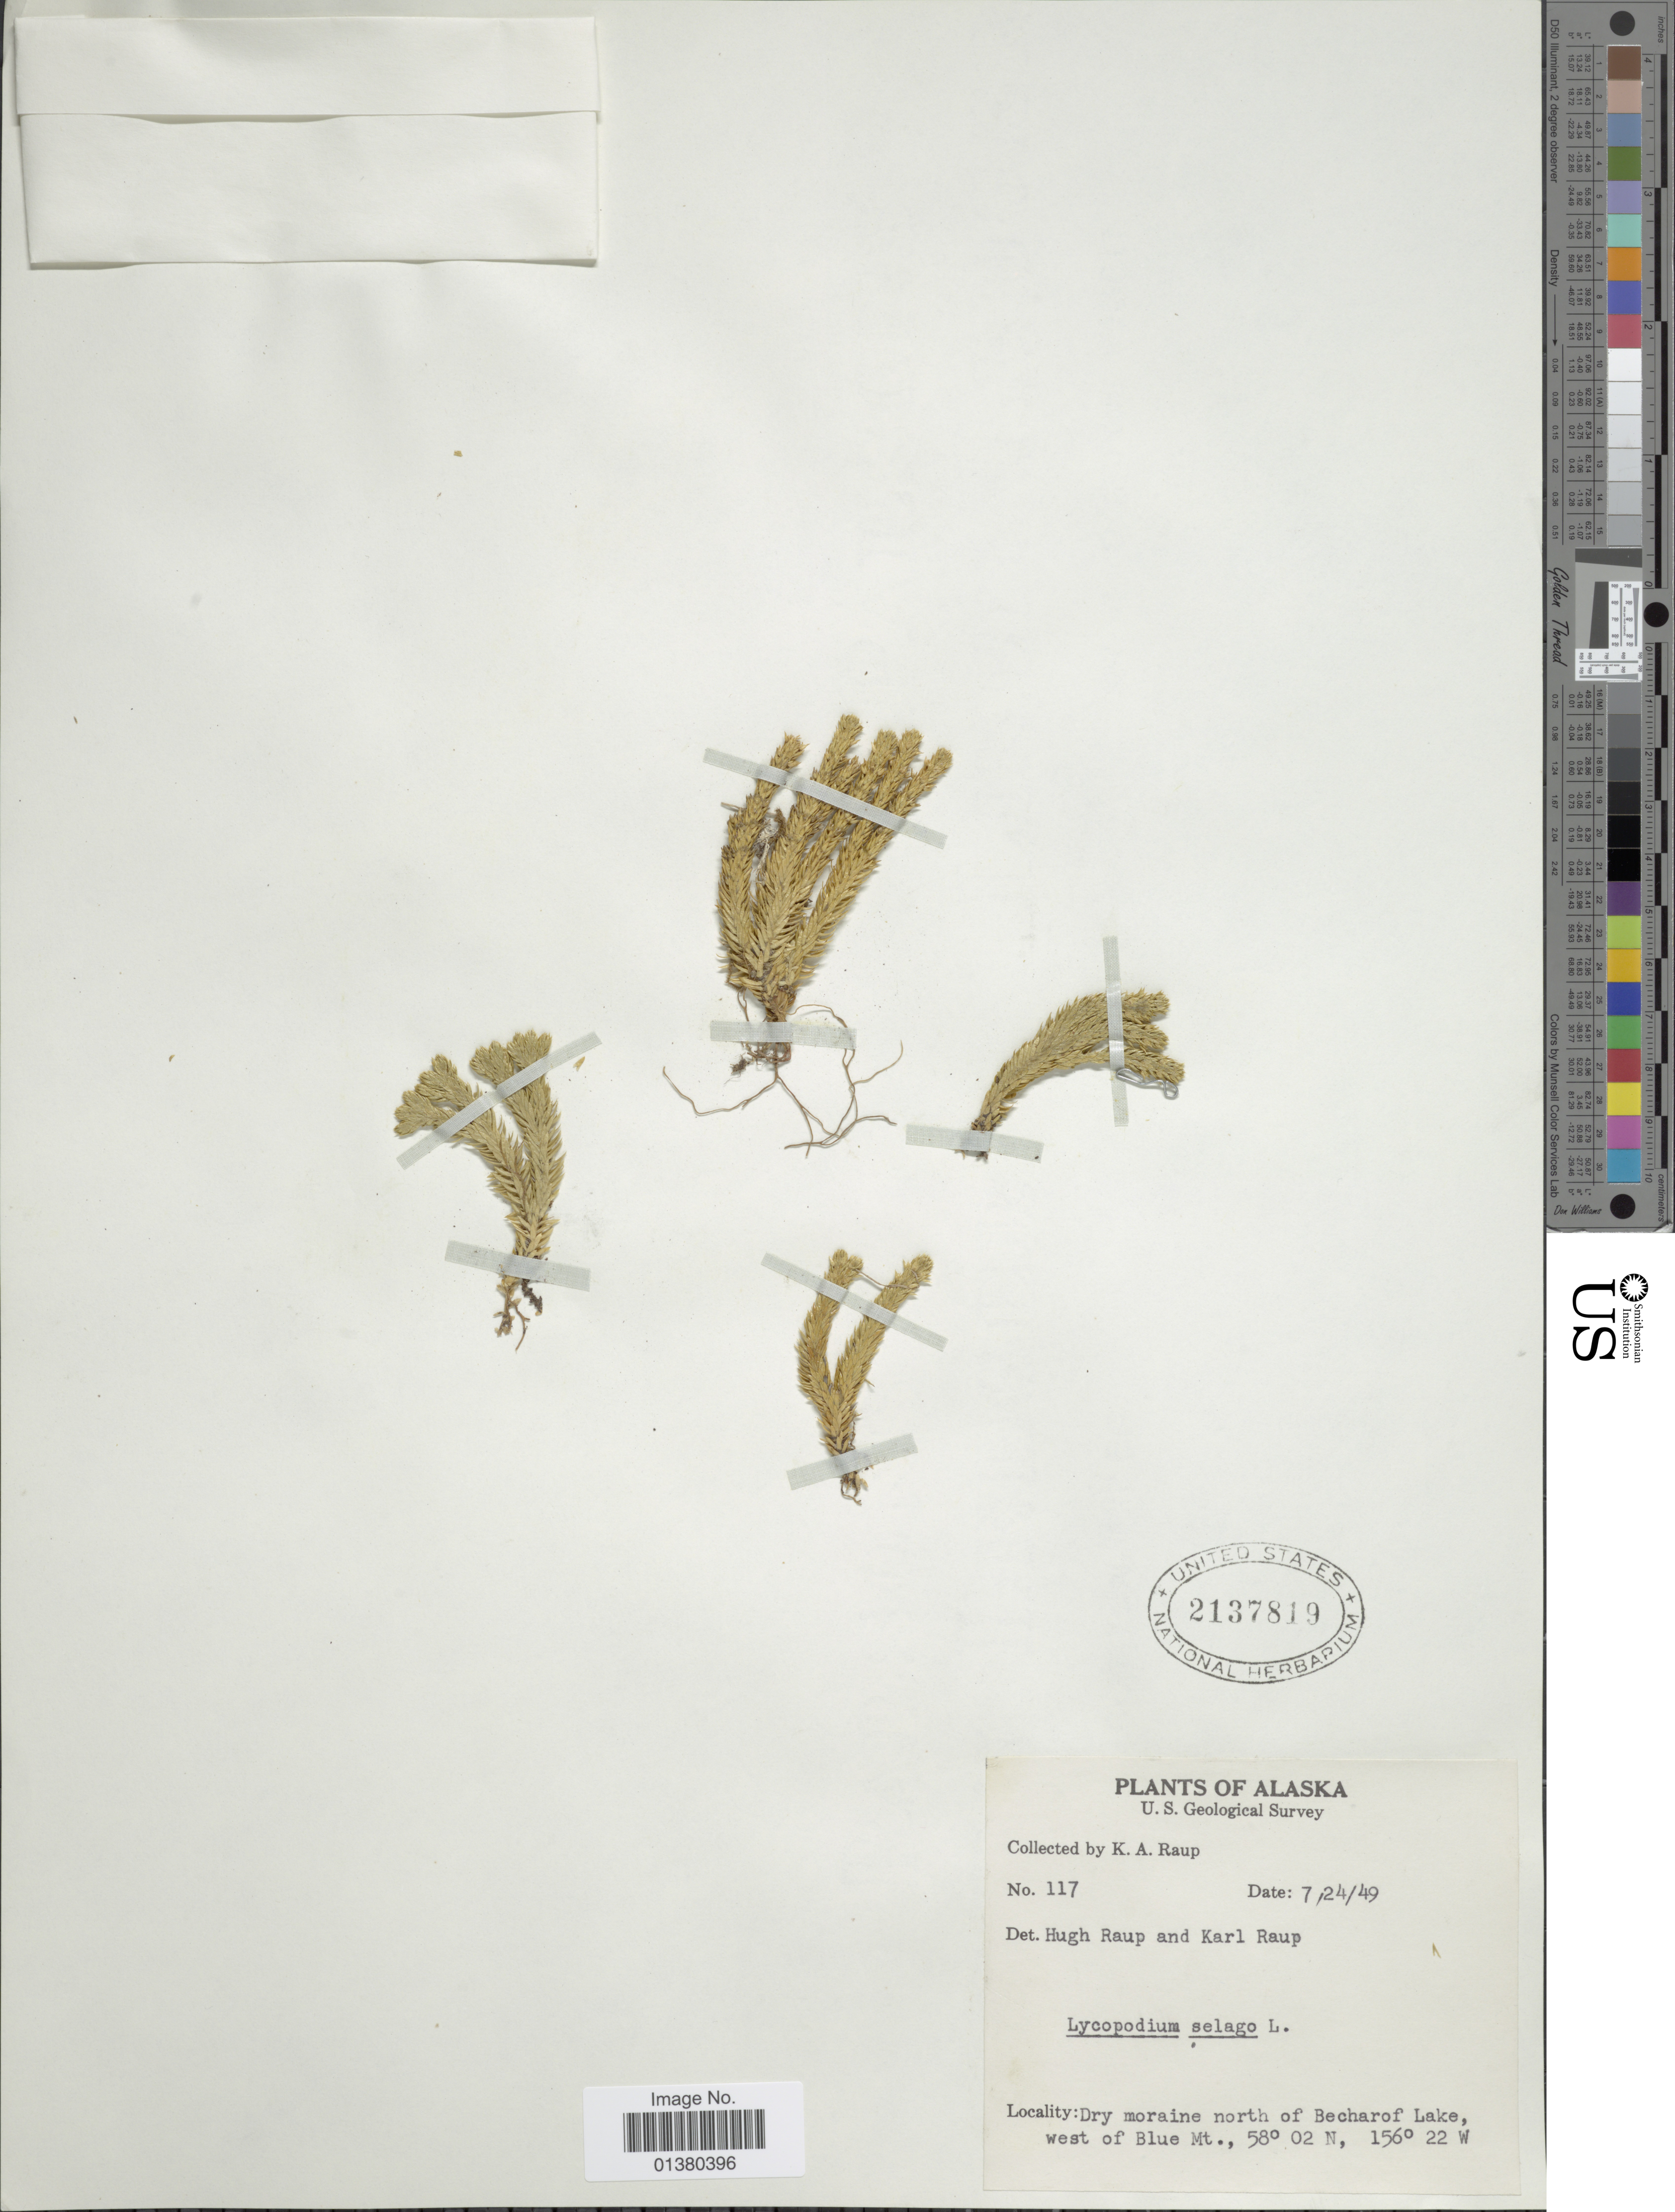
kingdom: Plantae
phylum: Tracheophyta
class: Lycopodiopsida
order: Lycopodiales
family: Lycopodiaceae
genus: Huperzia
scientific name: Huperzia selago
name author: (L.) Bernh. ex Schrank & Mart.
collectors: K. Raup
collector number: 117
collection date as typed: Transcribed d/m/y: 24/7/49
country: United States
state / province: Alaska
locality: Dry moraine north of Becharof Lake, west of Blue Mt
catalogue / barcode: US 2137819